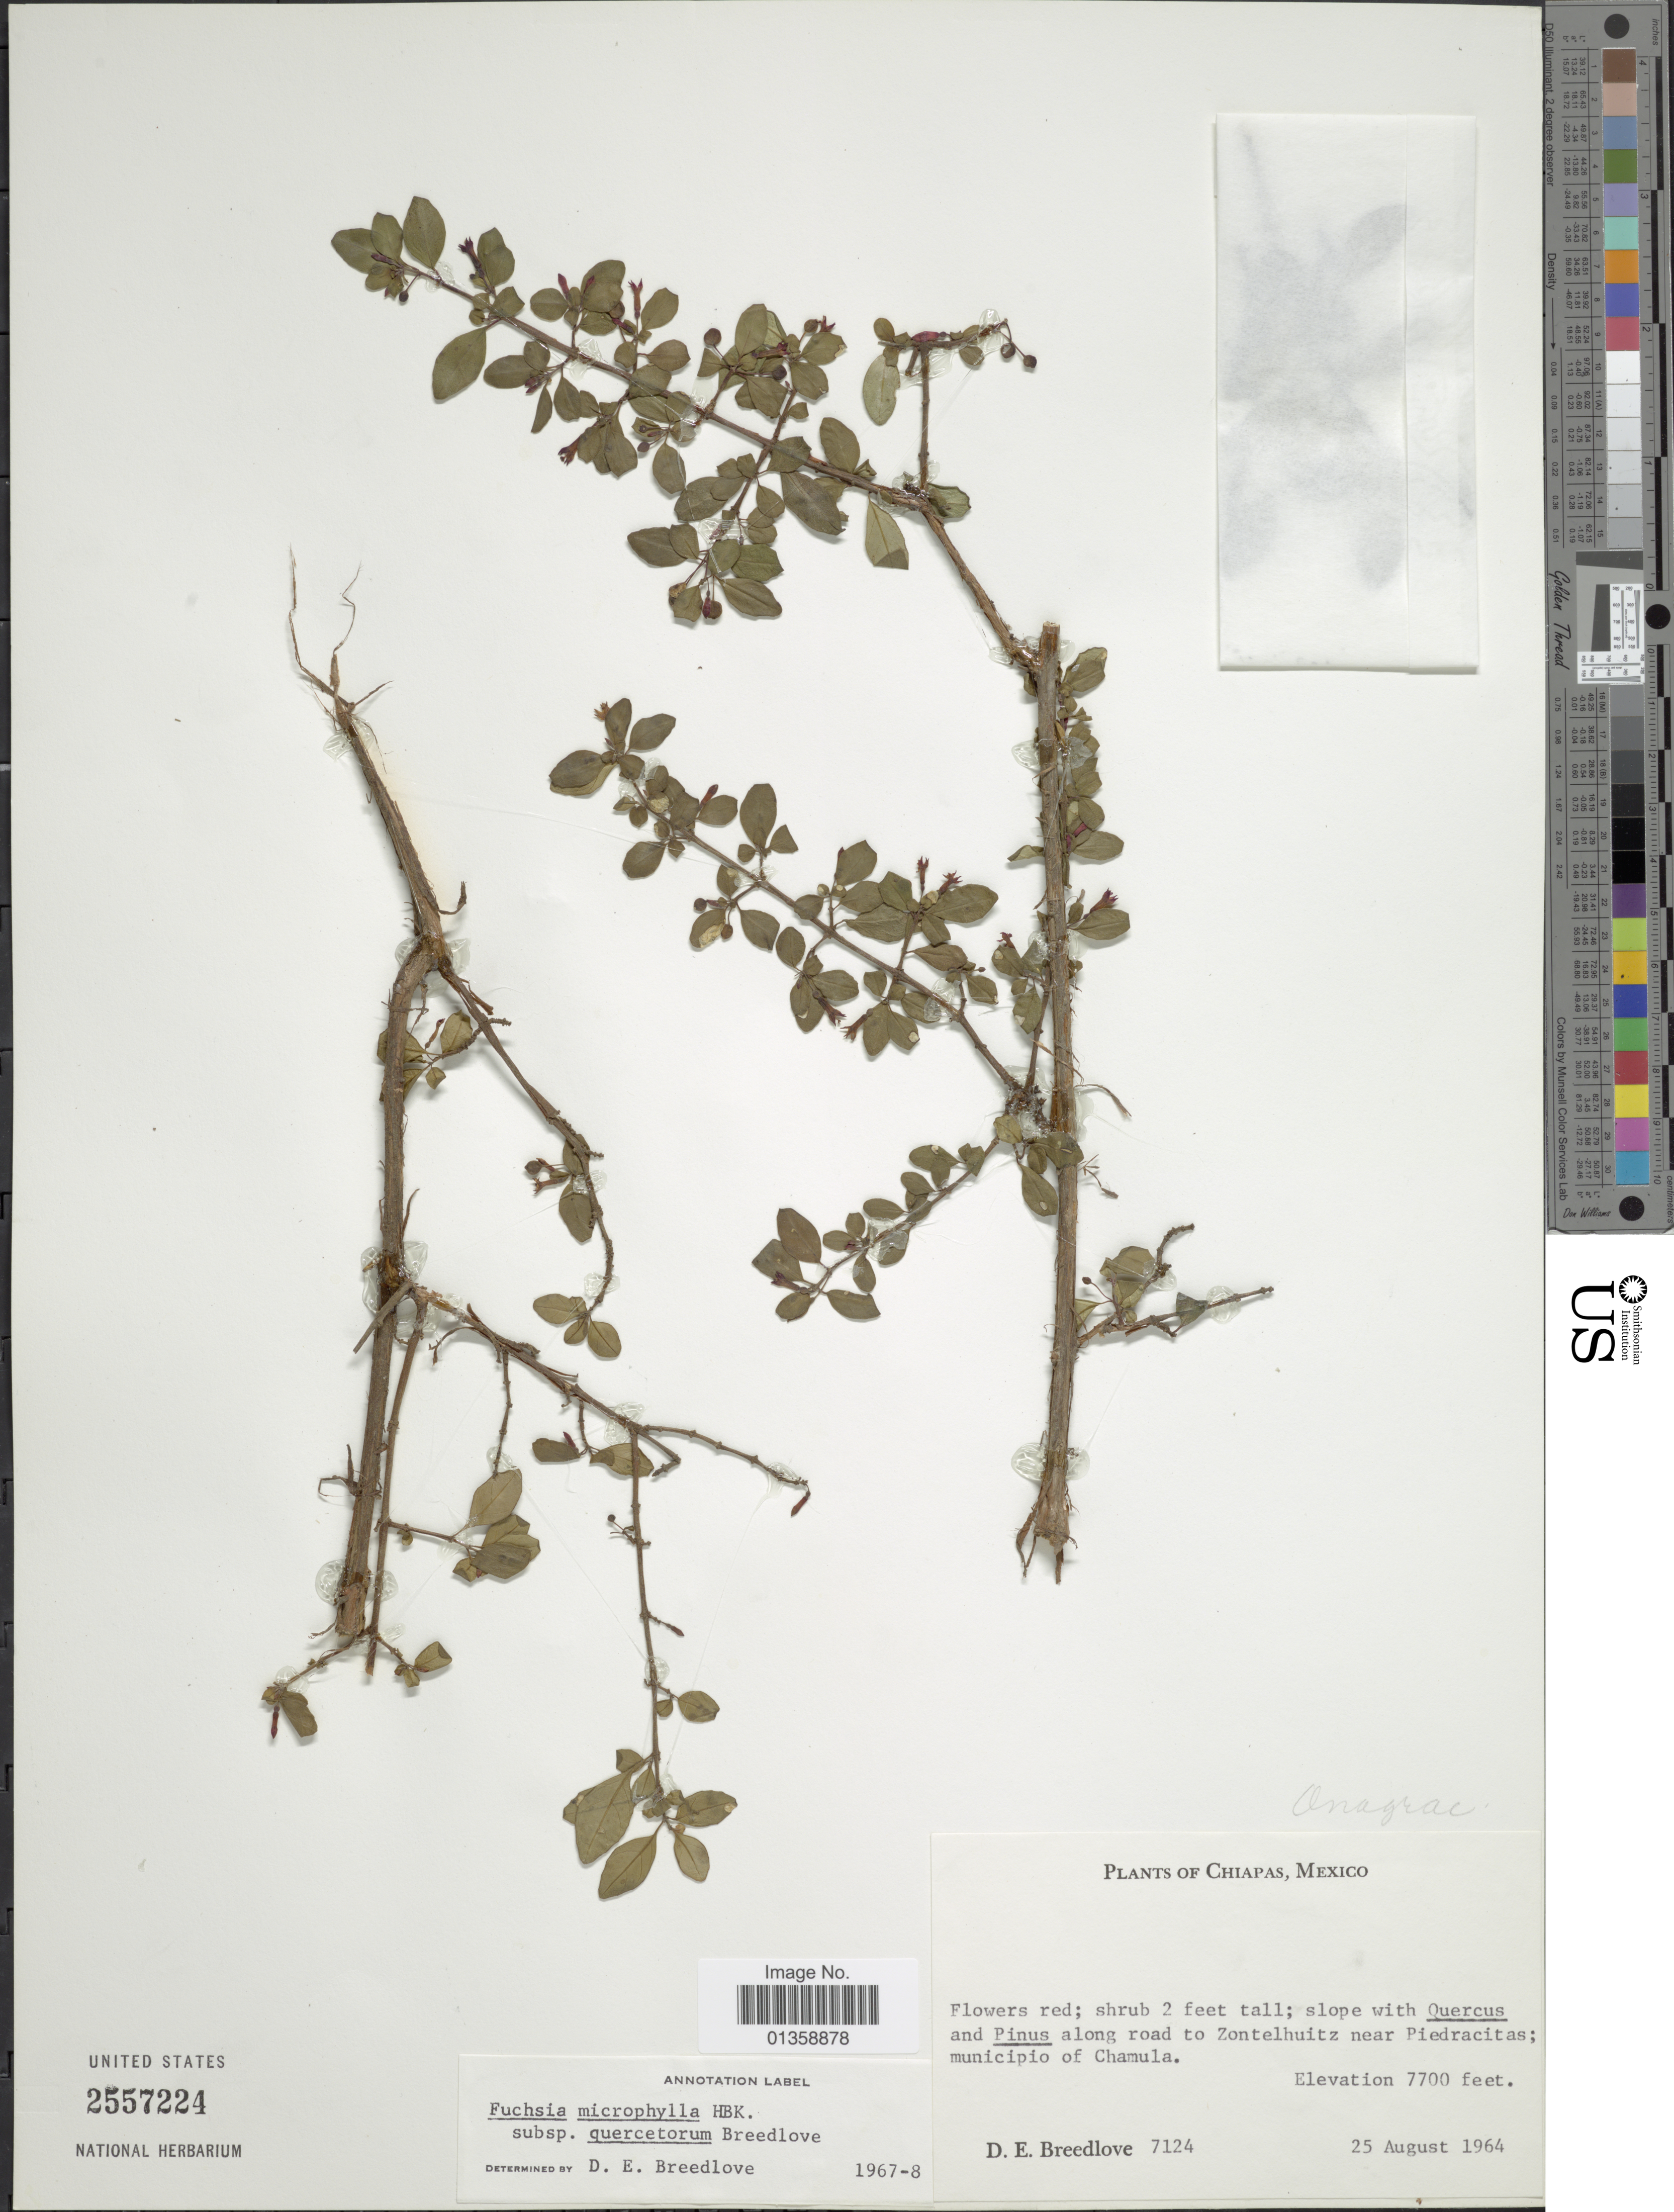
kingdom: Plantae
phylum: Tracheophyta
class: Magnoliopsida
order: Myrtales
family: Onagraceae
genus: Fuchsia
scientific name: Fuchsia microphylla subsp. quercetorum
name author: Breedlove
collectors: D. E. Breedlove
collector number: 7124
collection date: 1964-08-25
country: Mexico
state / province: Chiapas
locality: Along road to Zontelhuitz near Piedracitas; municipio of Chamula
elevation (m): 2347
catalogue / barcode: US 2557224